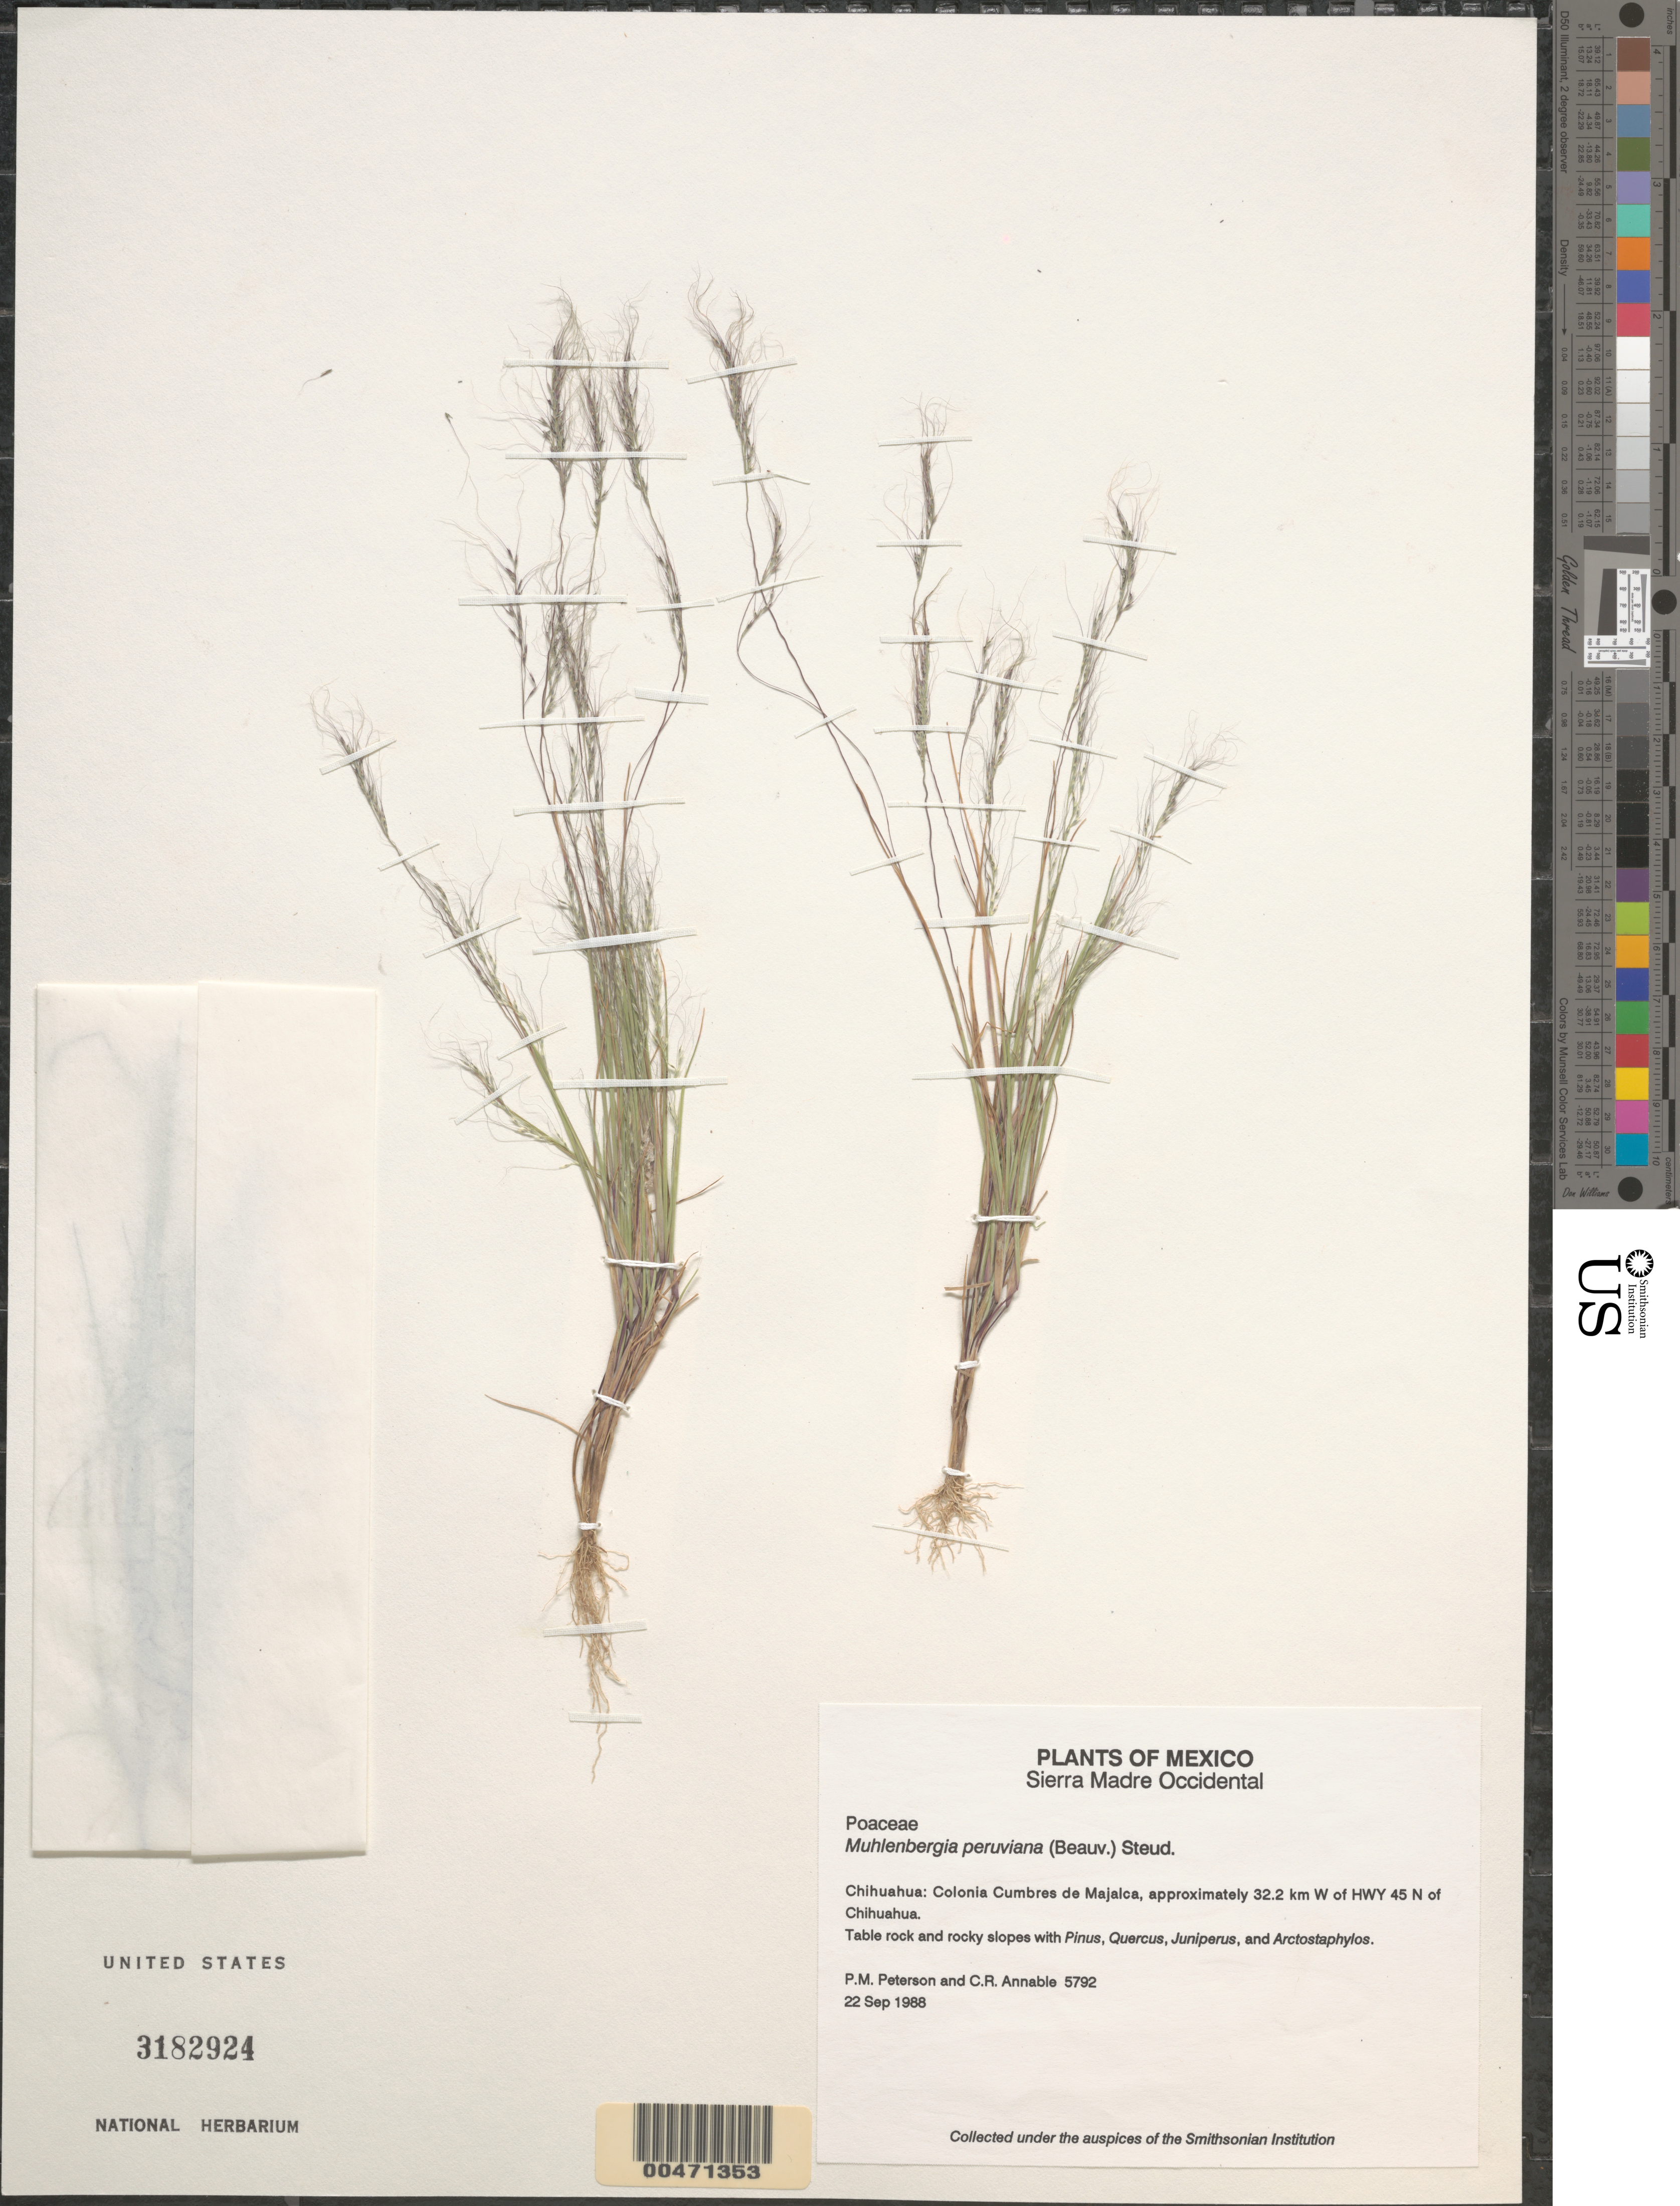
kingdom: Plantae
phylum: Tracheophyta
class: Liliopsida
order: Poales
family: Poaceae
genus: Muhlenbergia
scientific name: Muhlenbergia peruviana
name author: (P. Beauv.) Steud.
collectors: P. M. Peterson & C. R. Annable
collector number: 05792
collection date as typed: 22 Sep 1988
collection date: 1988-09-22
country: Mexico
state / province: Chihuahua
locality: Sierra Madre Occidental, Colonia Cumbres de Majalca, approximately 32.2 km W of Hwy 45 N of Chihuahua.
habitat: Table rock and rocky slopes with Pinus, Quercus, Juniperus, and Arctostaphylos.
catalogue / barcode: US 3182924